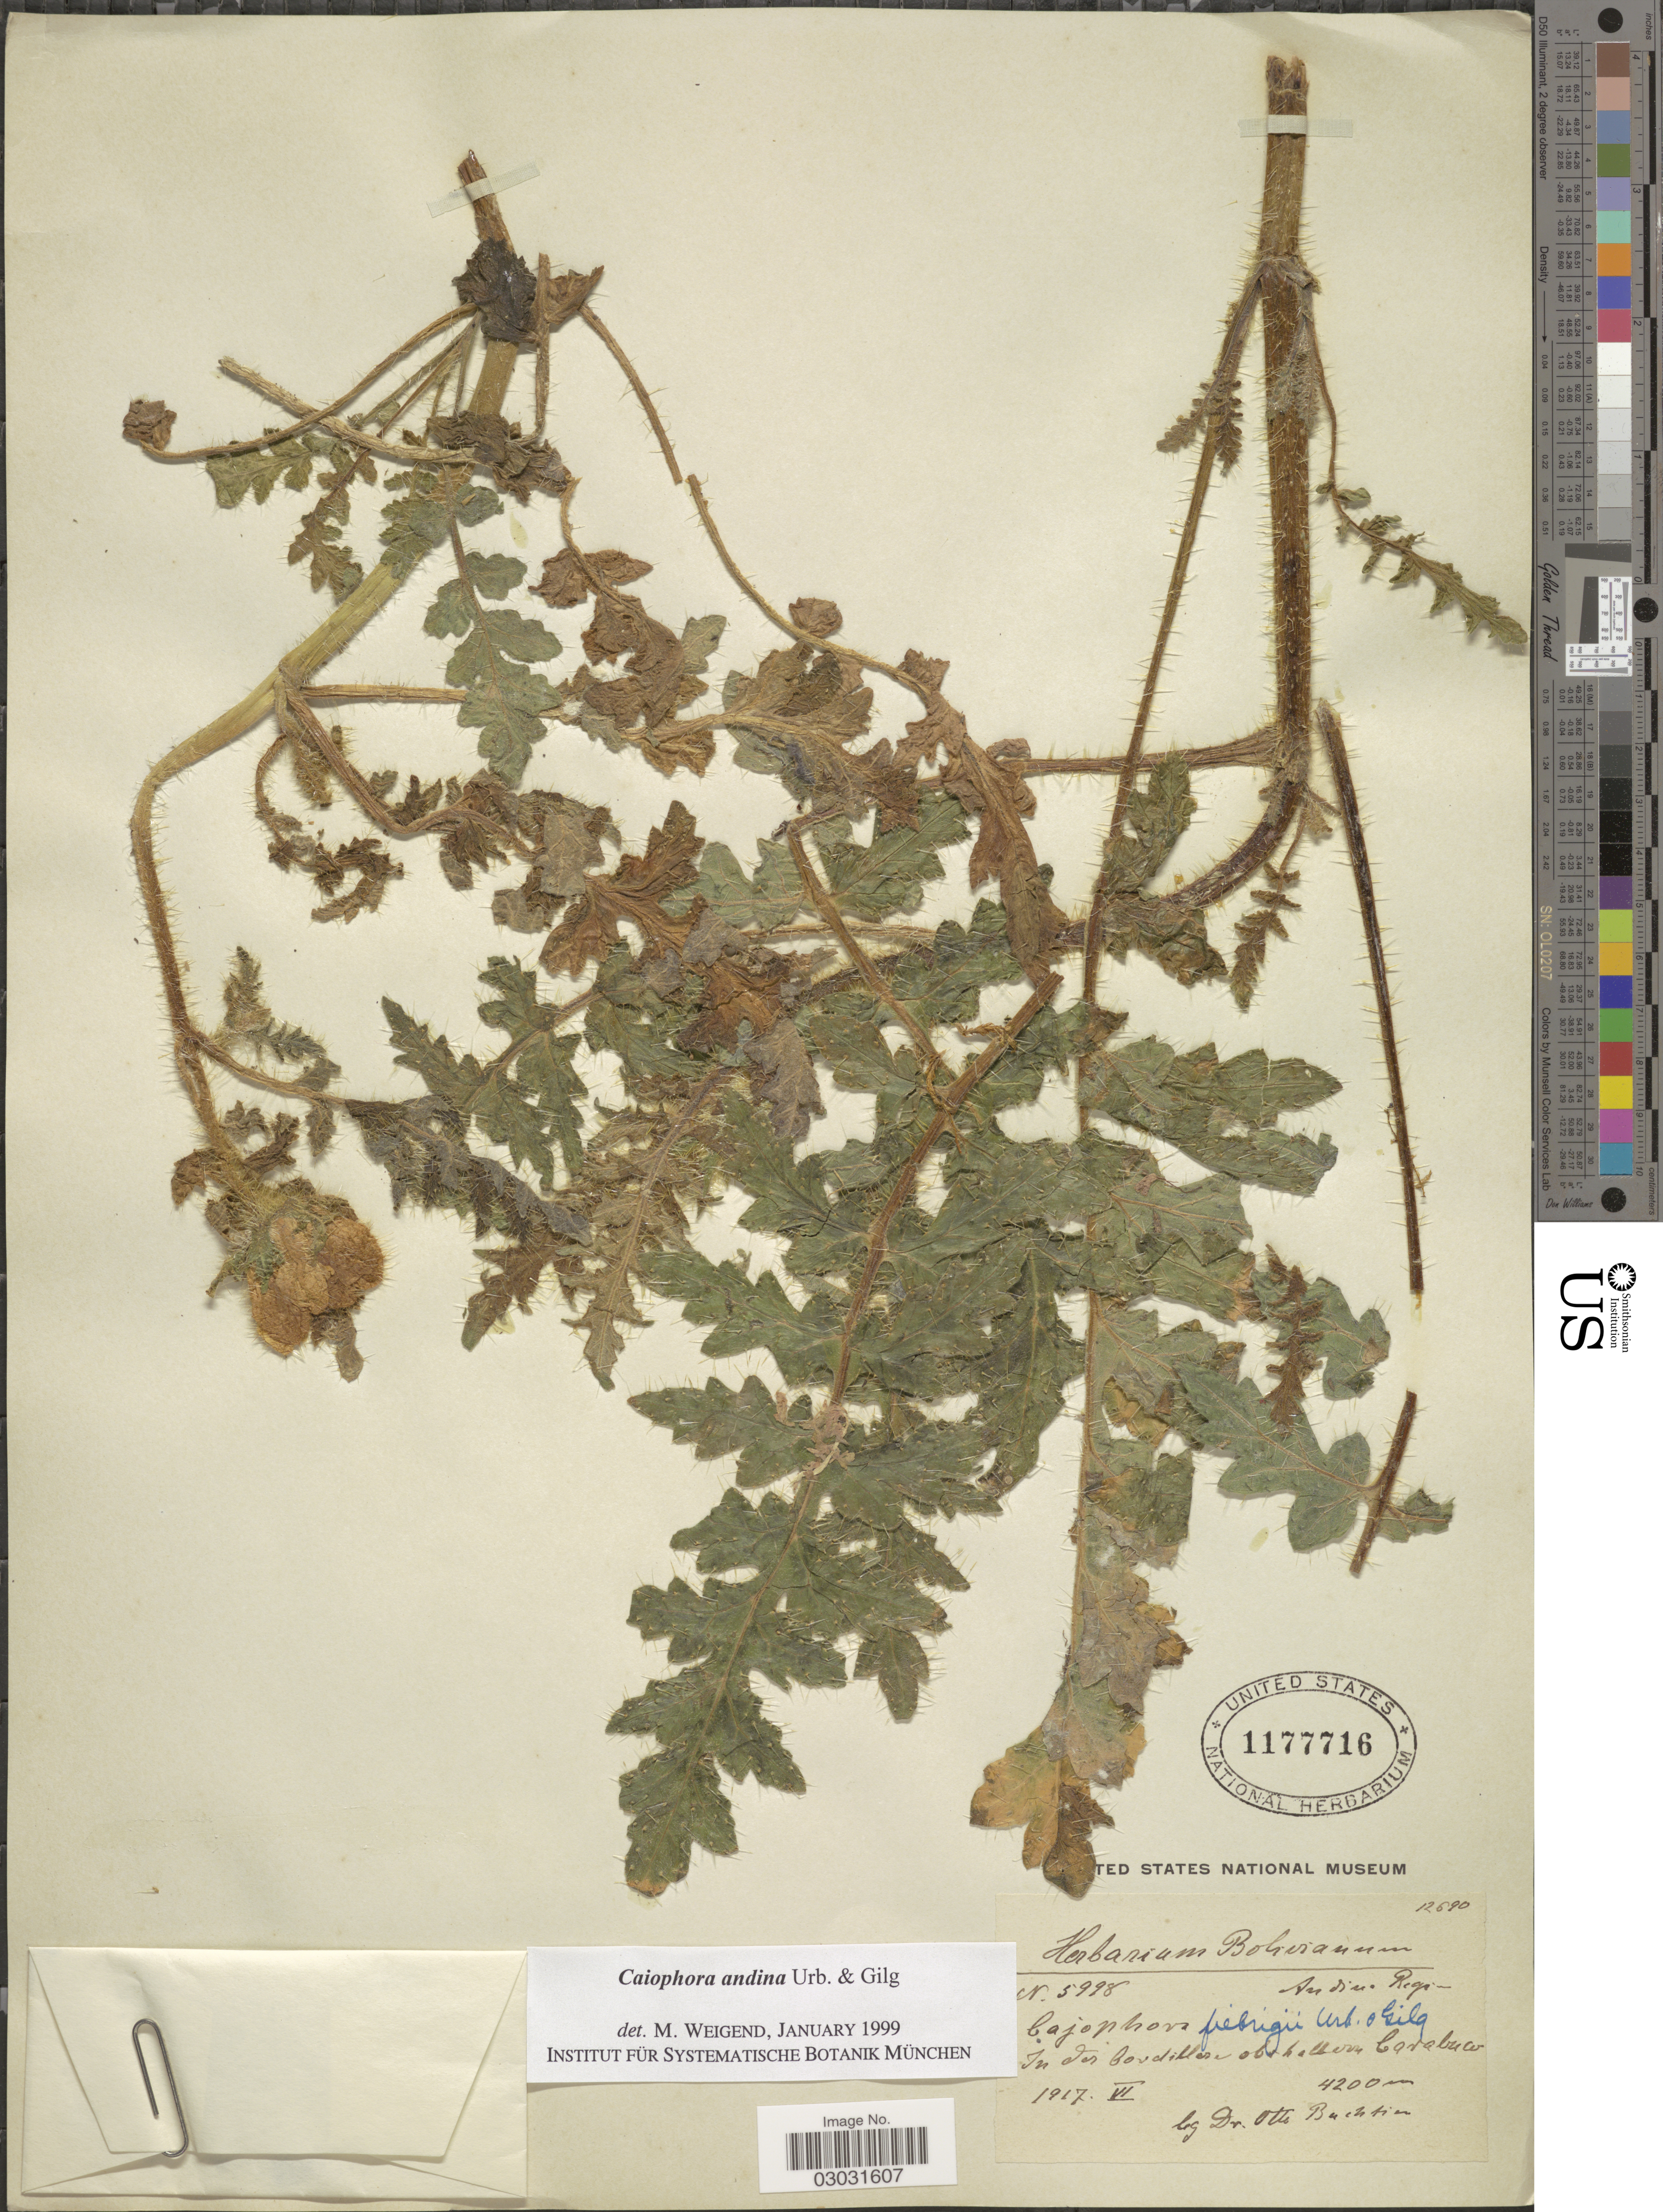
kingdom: Plantae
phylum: Tracheophyta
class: Magnoliopsida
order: Cornales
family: Loasaceae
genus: Caiophora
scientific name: Caiophora andina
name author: Urb. & Gilg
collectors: O. Buchtien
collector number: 5998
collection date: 1917-06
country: Bolivia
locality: Andina Region. In der Cordillera oberhalb von Carabuco.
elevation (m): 4200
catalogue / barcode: US 1177716